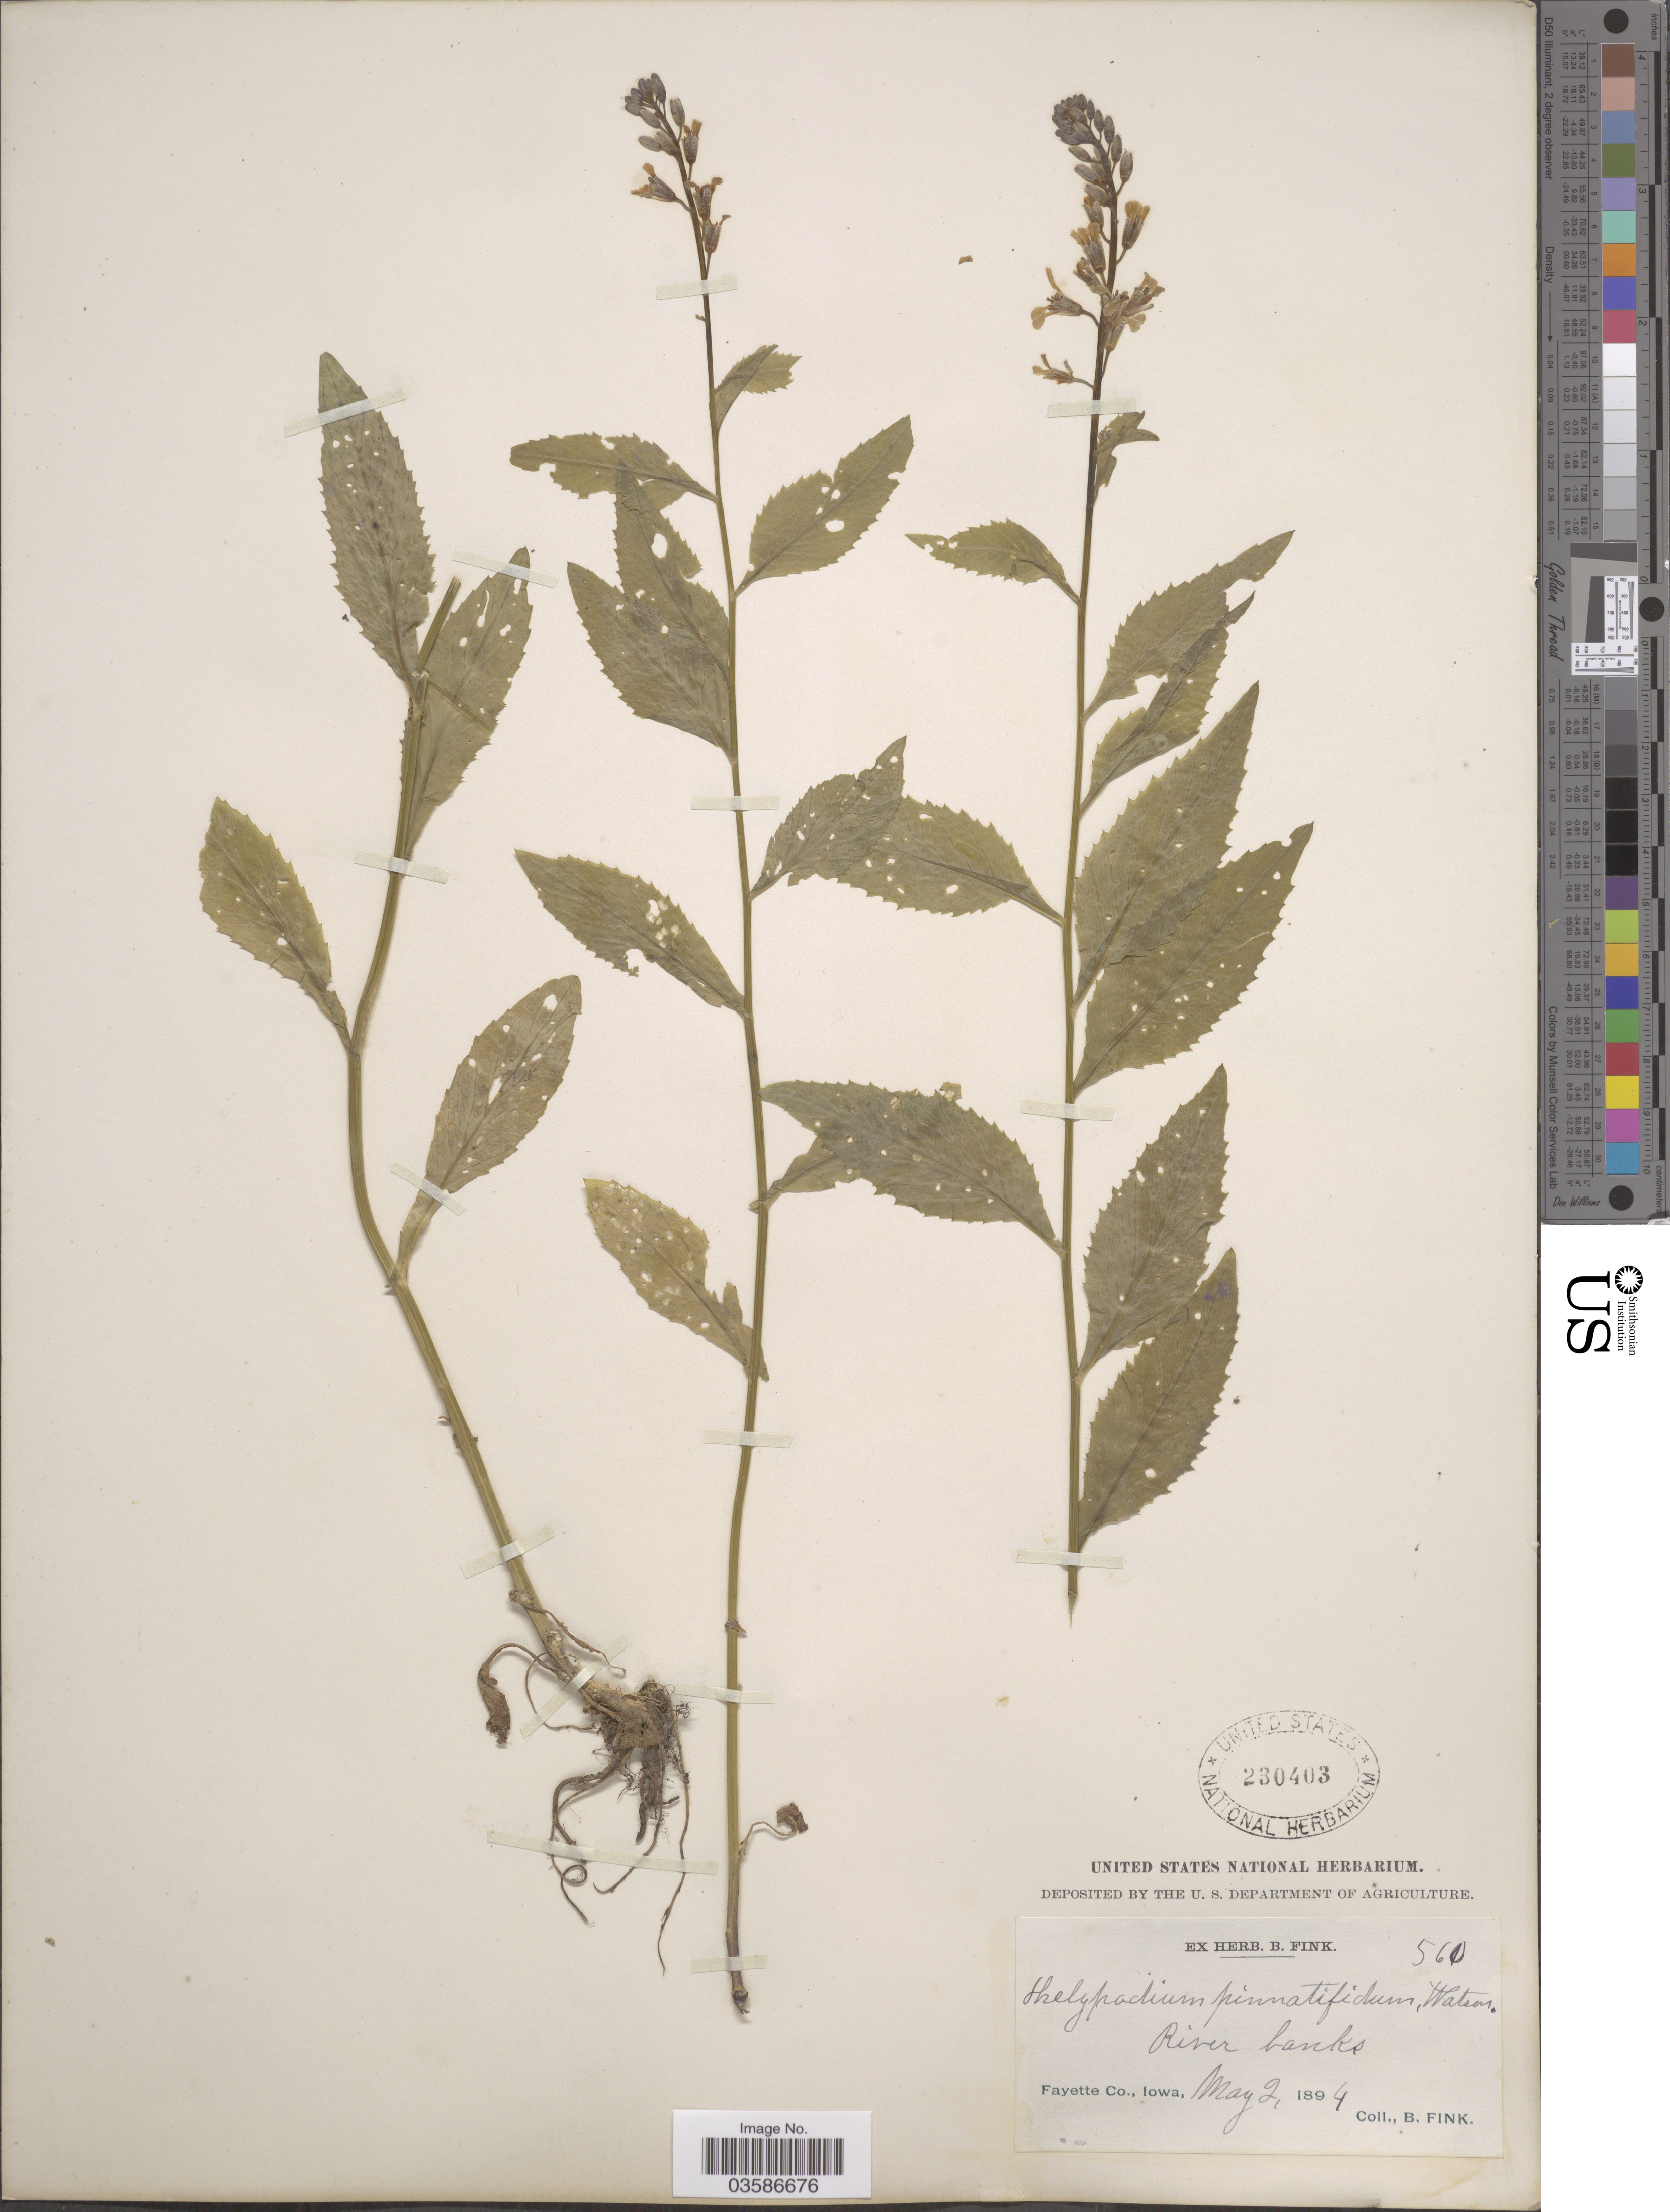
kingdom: Plantae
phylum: Tracheophyta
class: Magnoliopsida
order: Brassicales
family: Brassicaceae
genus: Iodanthus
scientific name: Iodanthus pinnatifidus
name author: (Michx.) Steud.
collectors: B. Fink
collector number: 560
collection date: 1894-05-02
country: United States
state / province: Iowa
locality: Fayette Co.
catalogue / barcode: US 230403